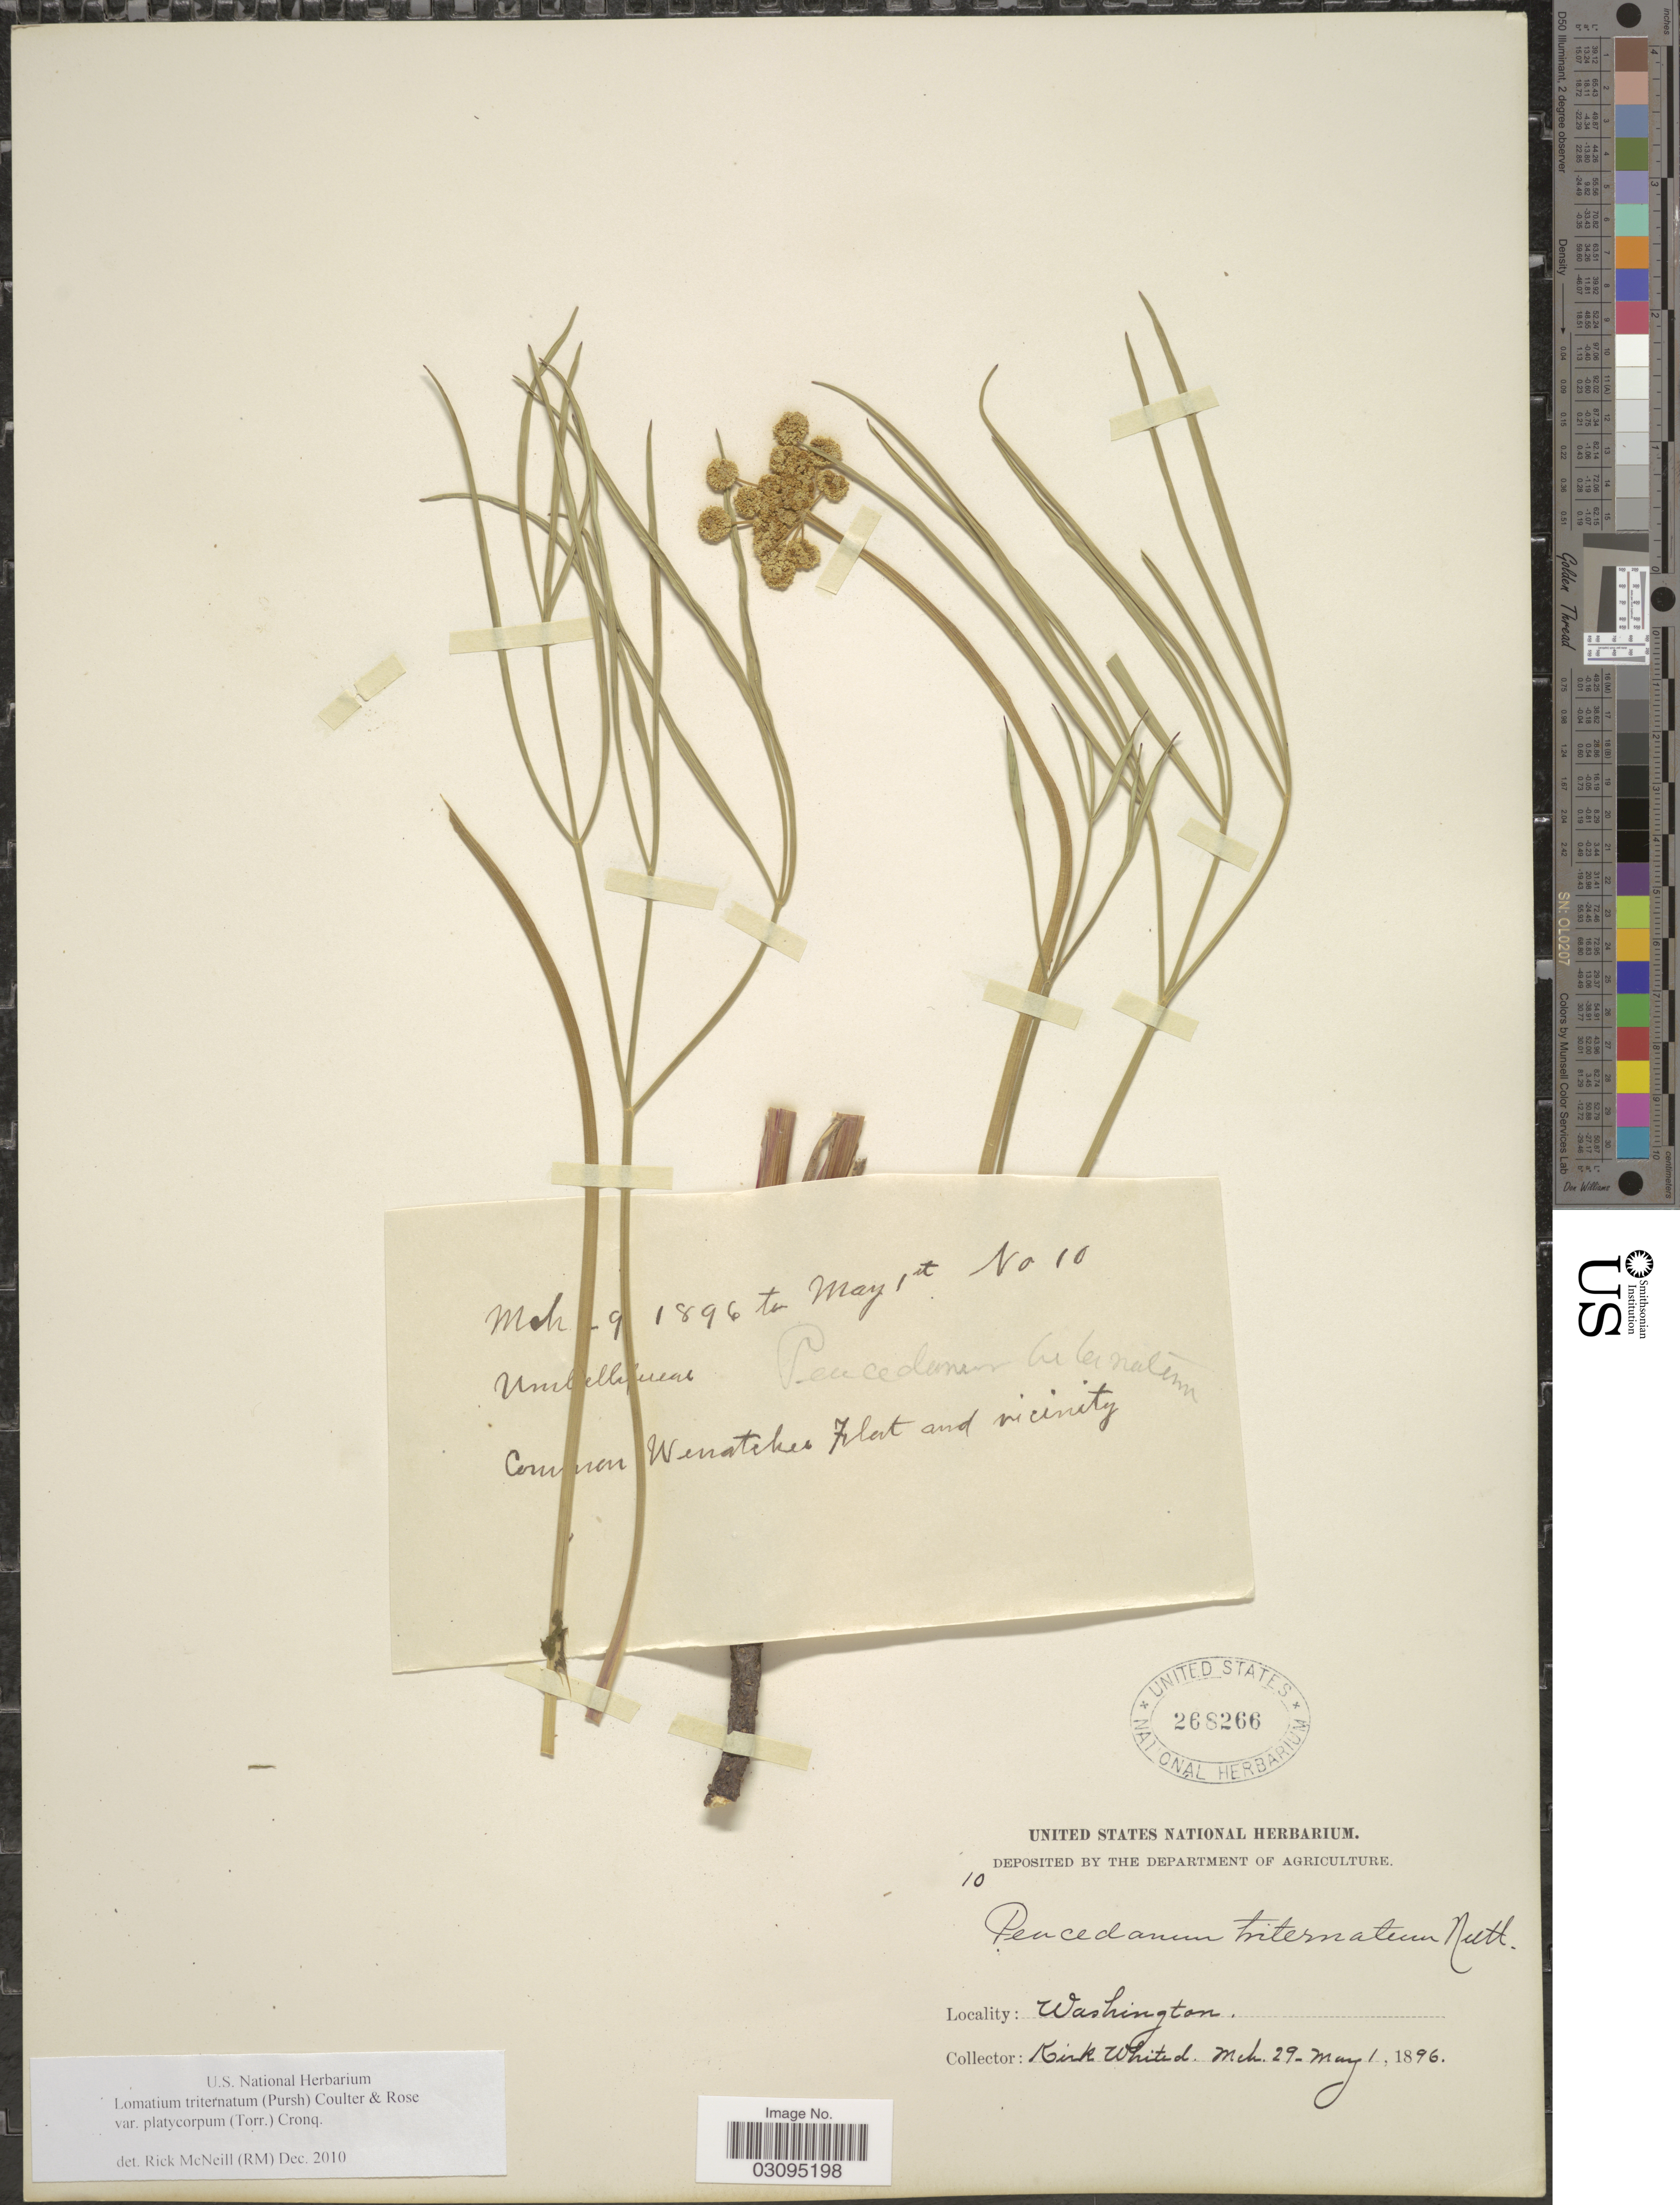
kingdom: Plantae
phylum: Tracheophyta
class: Magnoliopsida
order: Apiales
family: Apiaceae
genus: Lomatium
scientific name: Lomatium triternatum var. platycarpum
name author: (Torr.) B. Boivin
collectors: K. Whited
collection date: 1896-03-29/1896-05-01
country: United States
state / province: Washington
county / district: Chelan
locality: Common Wenatchee Flat and vicinity.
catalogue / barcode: US 268266